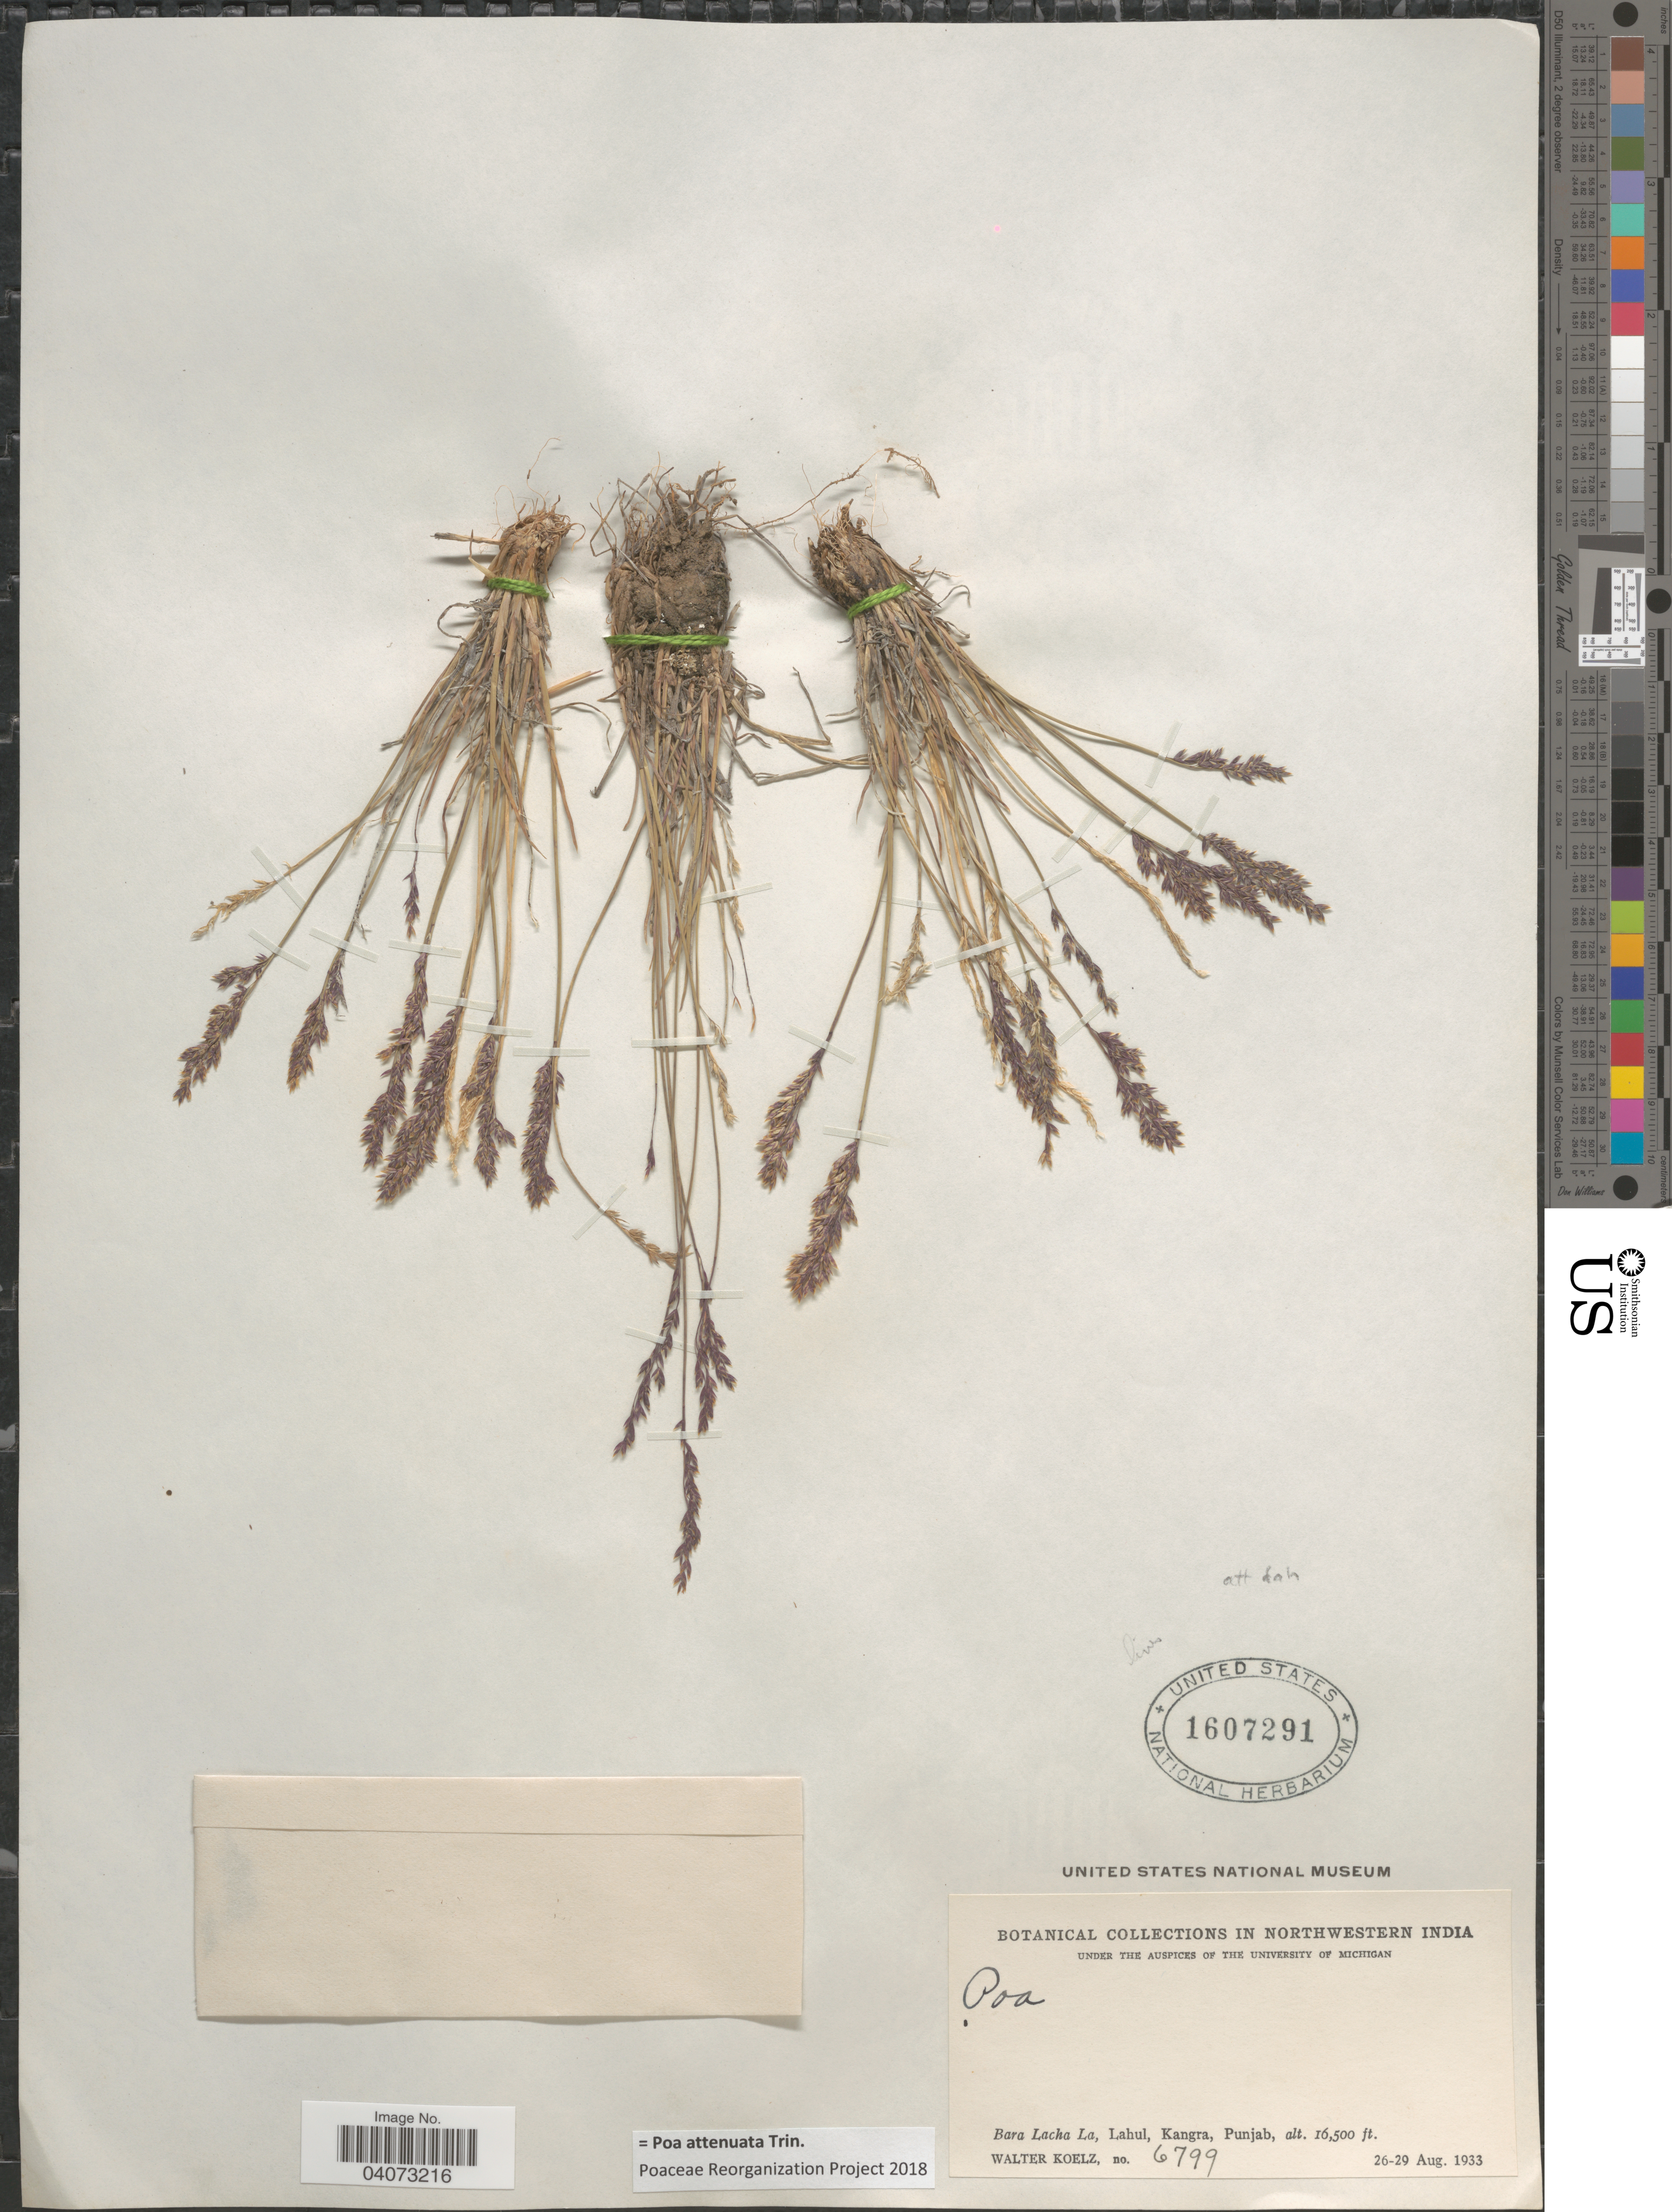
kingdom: Plantae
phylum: Tracheophyta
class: Liliopsida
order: Poales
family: Poaceae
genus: Poa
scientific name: Poa attenuata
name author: Trin.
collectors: W. N. Koelz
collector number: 6799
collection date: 1933-08-26/1933-08-29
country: India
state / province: Punjab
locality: Northwestern India. Bara Lacha La, Lahul, Kangra.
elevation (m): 5029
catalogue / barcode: US 1607291